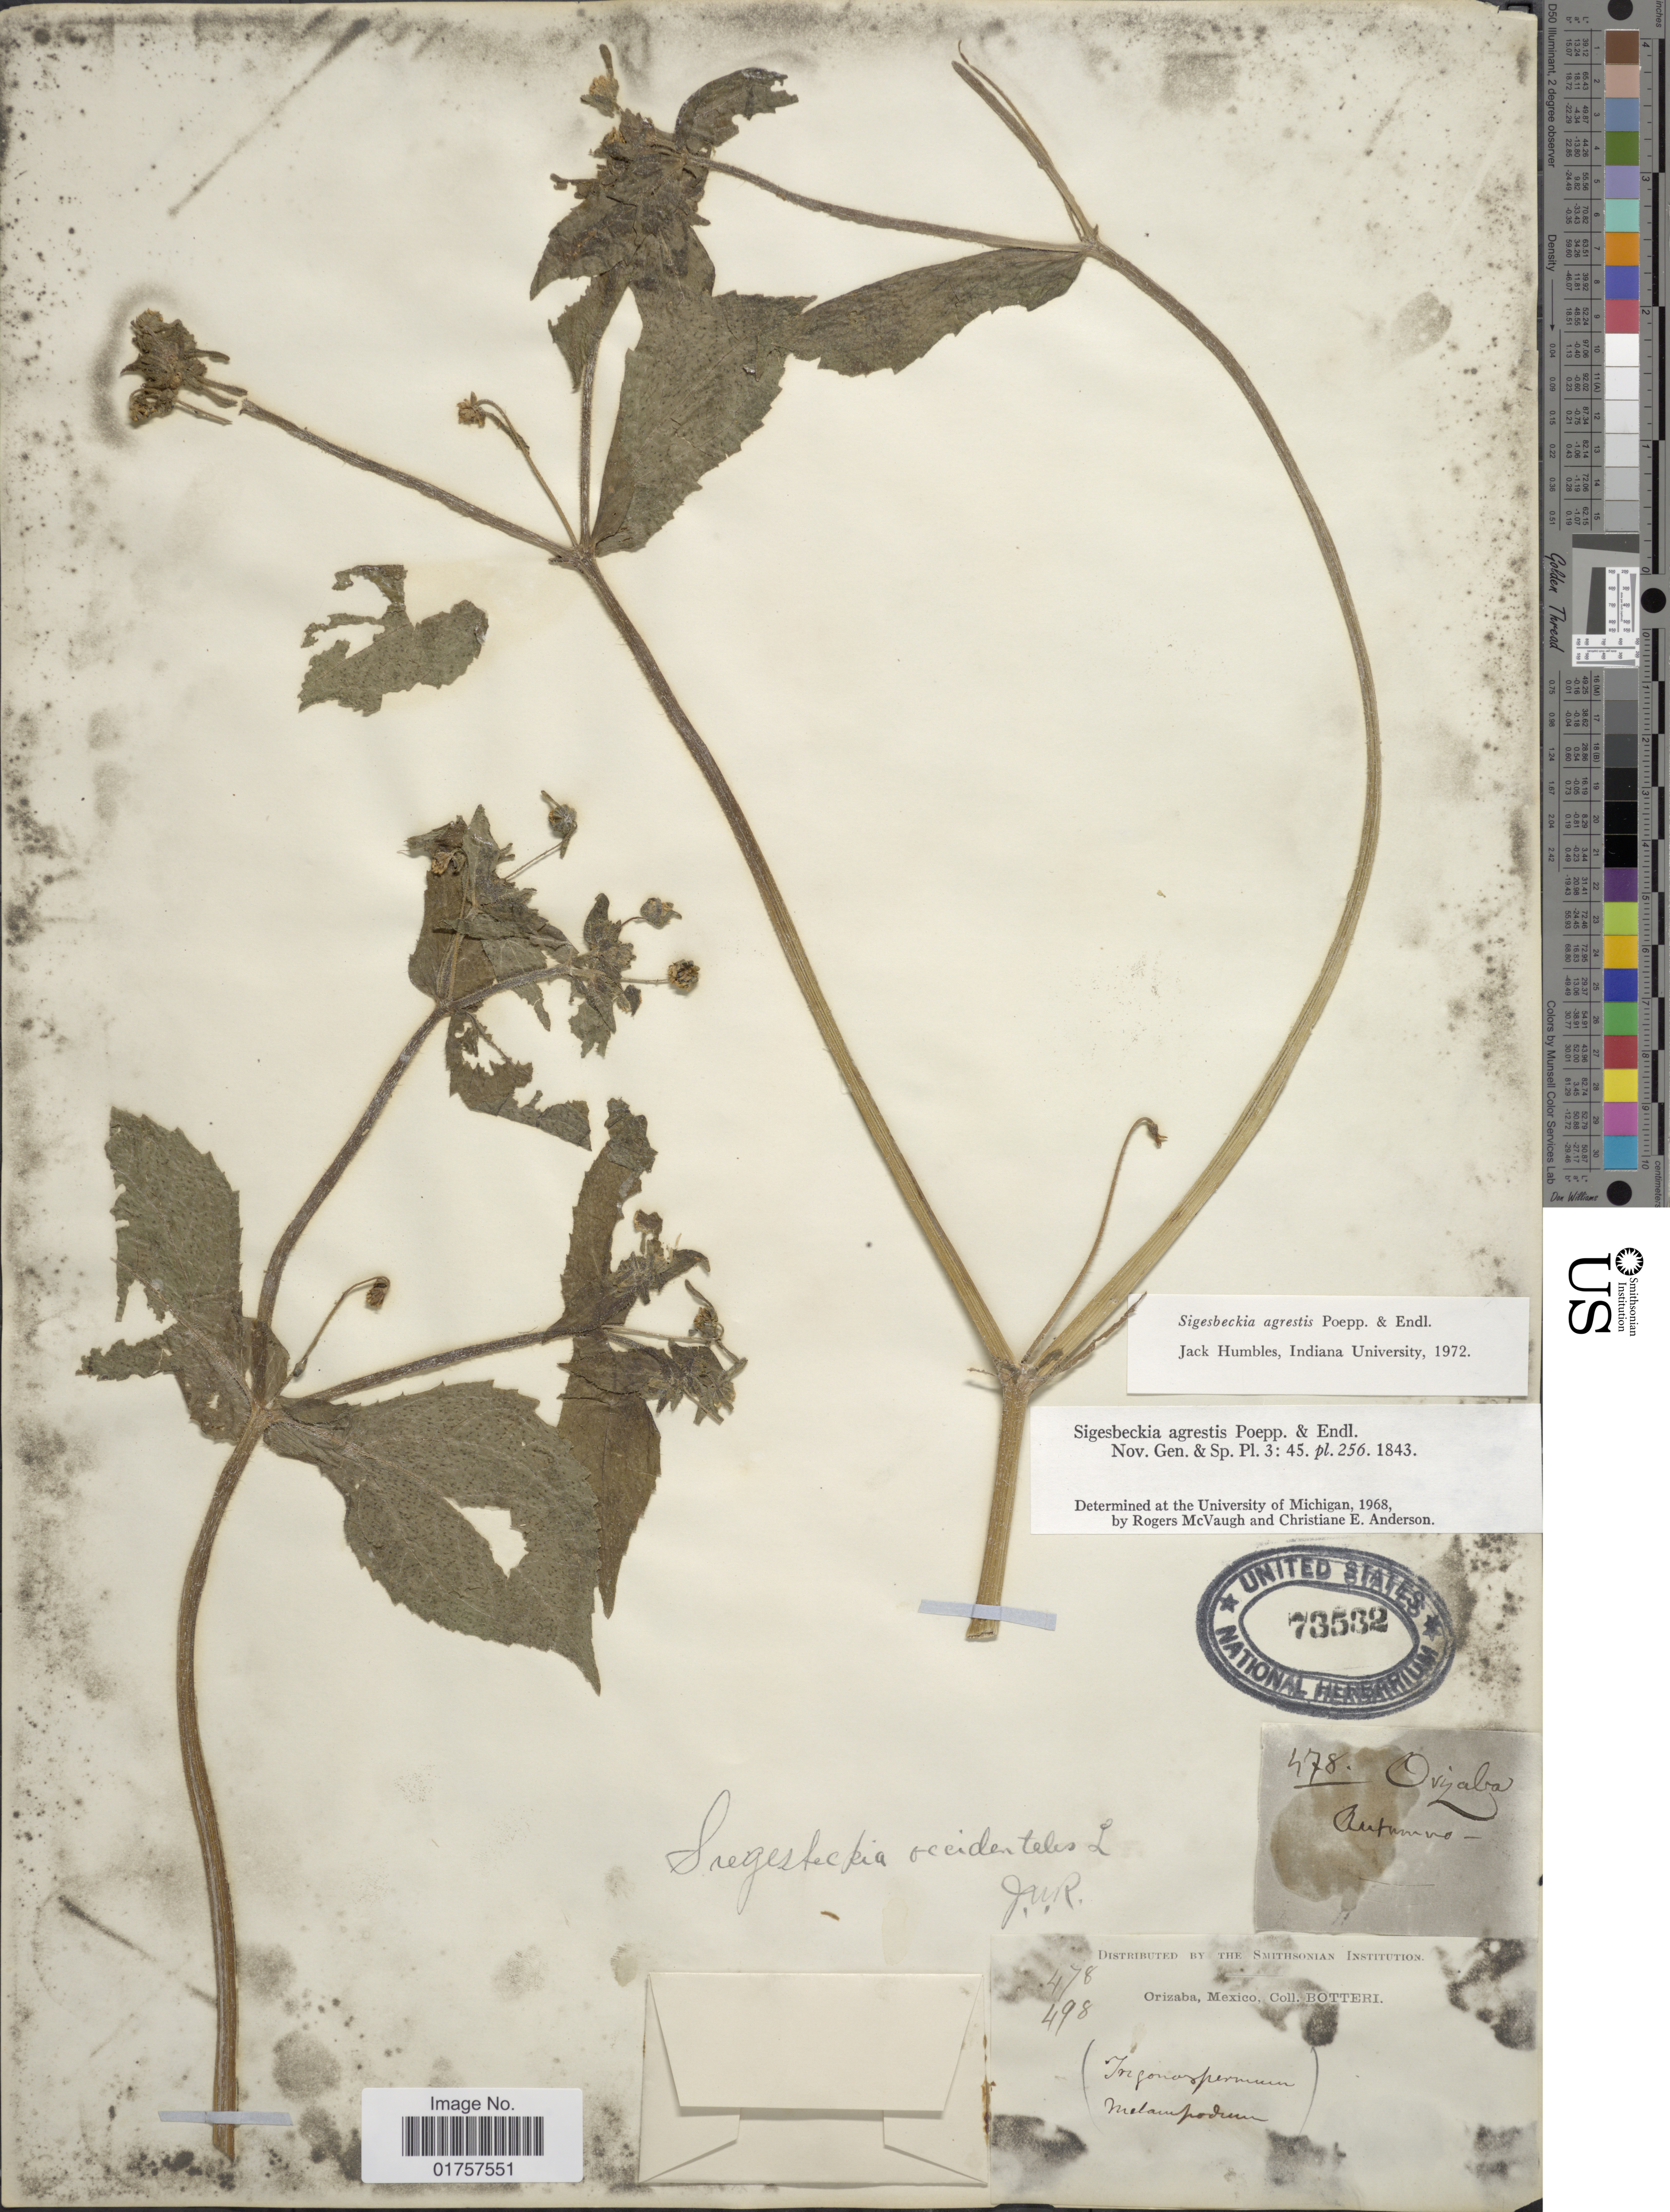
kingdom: Plantae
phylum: Tracheophyta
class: Magnoliopsida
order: Asterales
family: Asteraceae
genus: Sigesbeckia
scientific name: Sigesbeckia agrestis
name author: Poepp.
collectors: -. Botteri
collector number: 478/498?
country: Mexico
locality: Orizaba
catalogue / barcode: US 73532